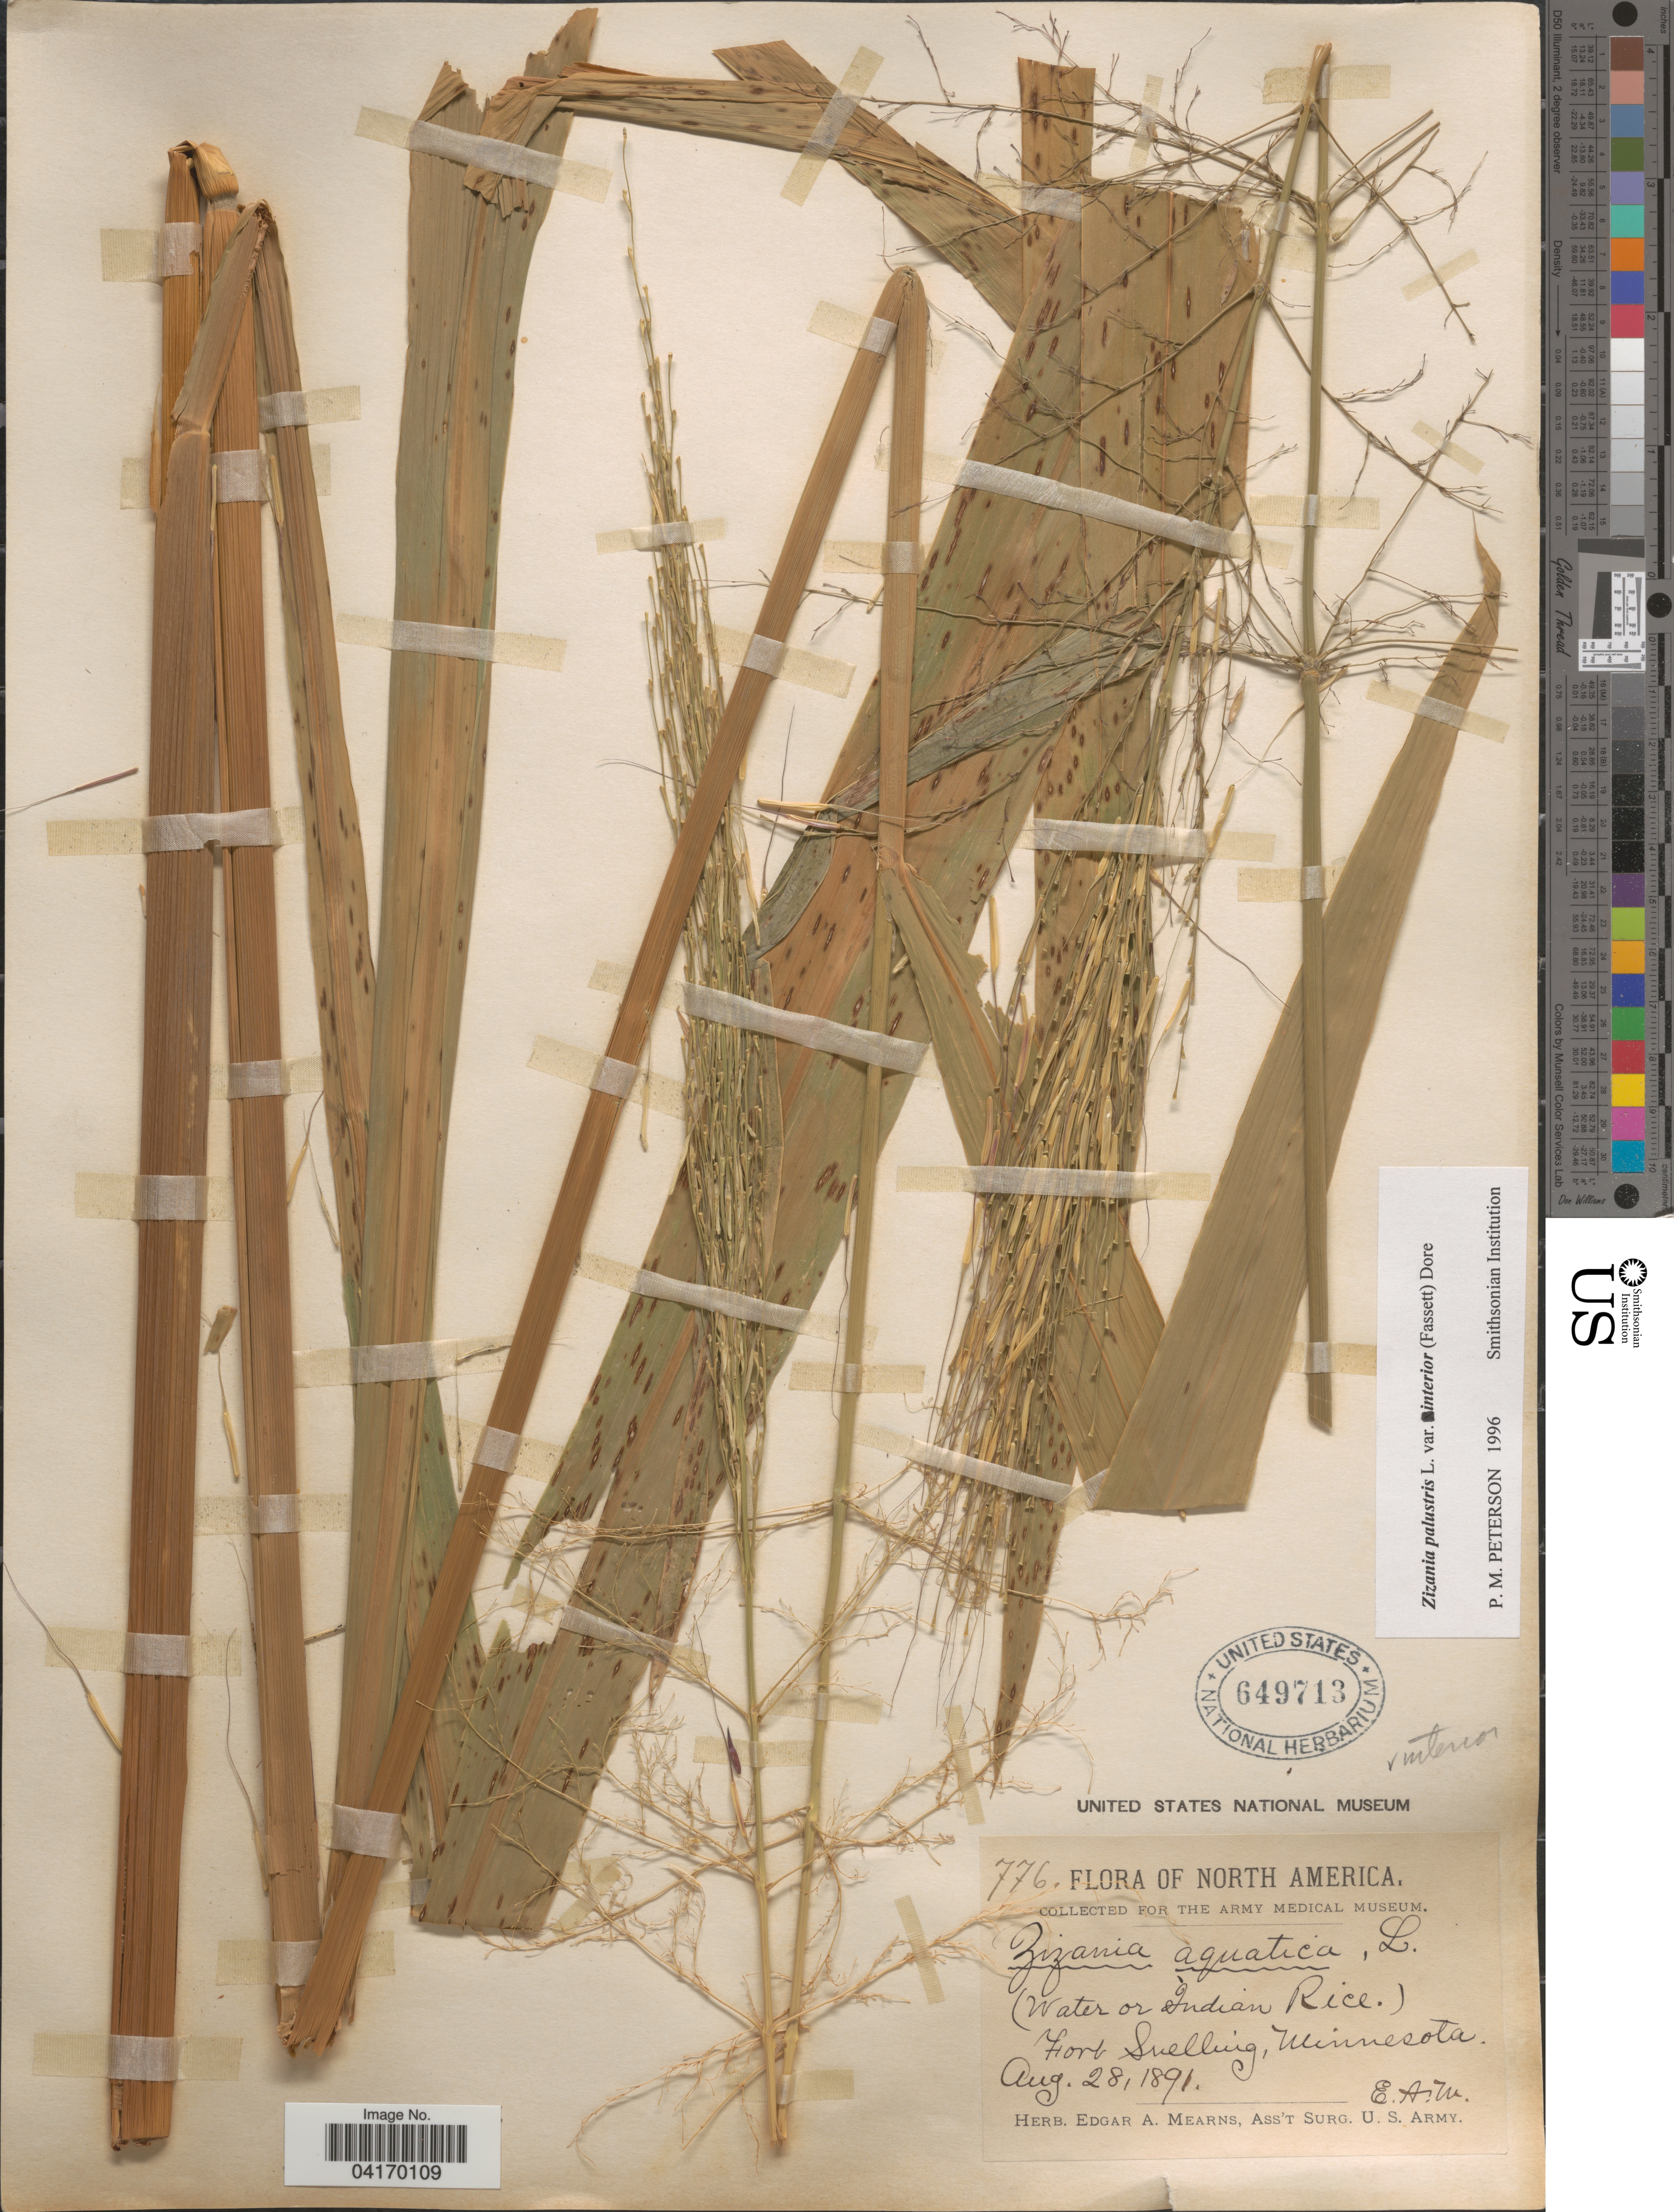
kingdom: Plantae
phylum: Tracheophyta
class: Liliopsida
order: Poales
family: Poaceae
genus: Zizania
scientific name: Zizania aquatica var. interior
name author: Fassett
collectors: E. A. Mearns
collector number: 776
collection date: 1891-08-28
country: United States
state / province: Minnesota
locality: Fort Snelling.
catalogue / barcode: US 649713